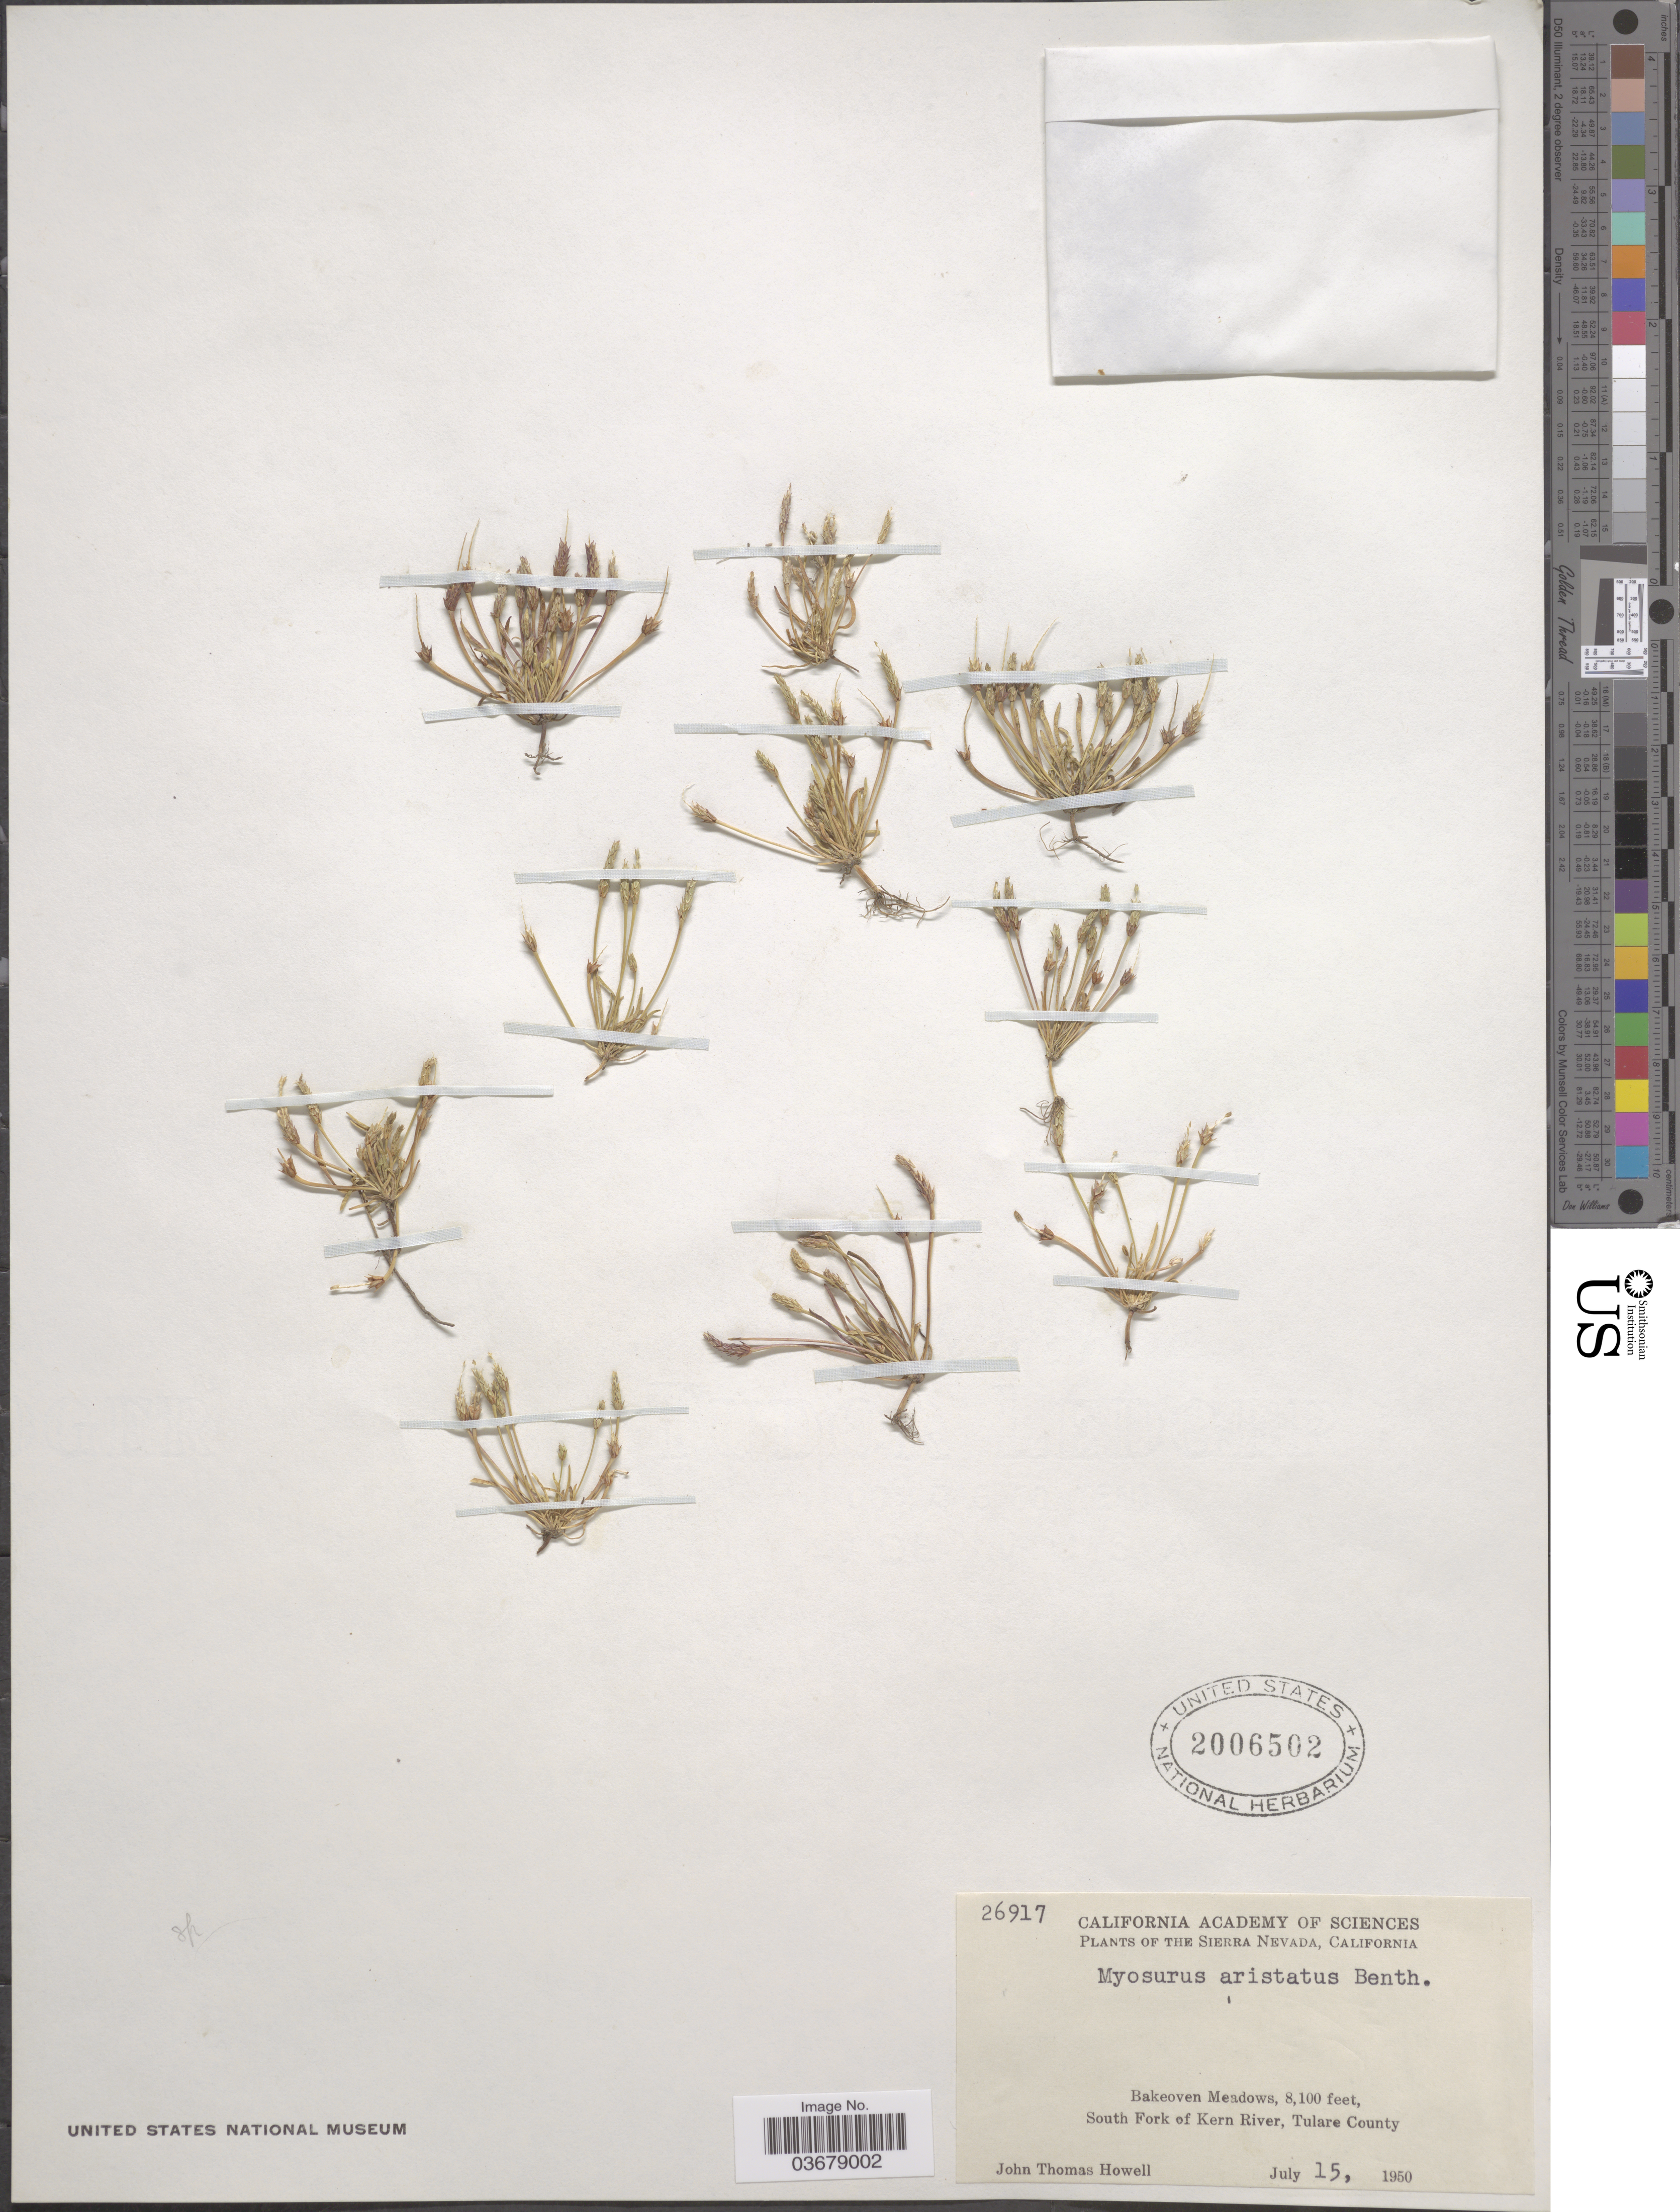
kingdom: Plantae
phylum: Tracheophyta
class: Magnoliopsida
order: Ranunculales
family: Ranunculaceae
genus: Myosurus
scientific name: Myosurus aristatus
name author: Benth.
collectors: J. T. Howell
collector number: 26917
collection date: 1950-07-15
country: United States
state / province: California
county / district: Tulare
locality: Sierra Nevada, Bakeoven Meadows, South Fork of Kern River, Tulare County.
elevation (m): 2469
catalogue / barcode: US 2006502